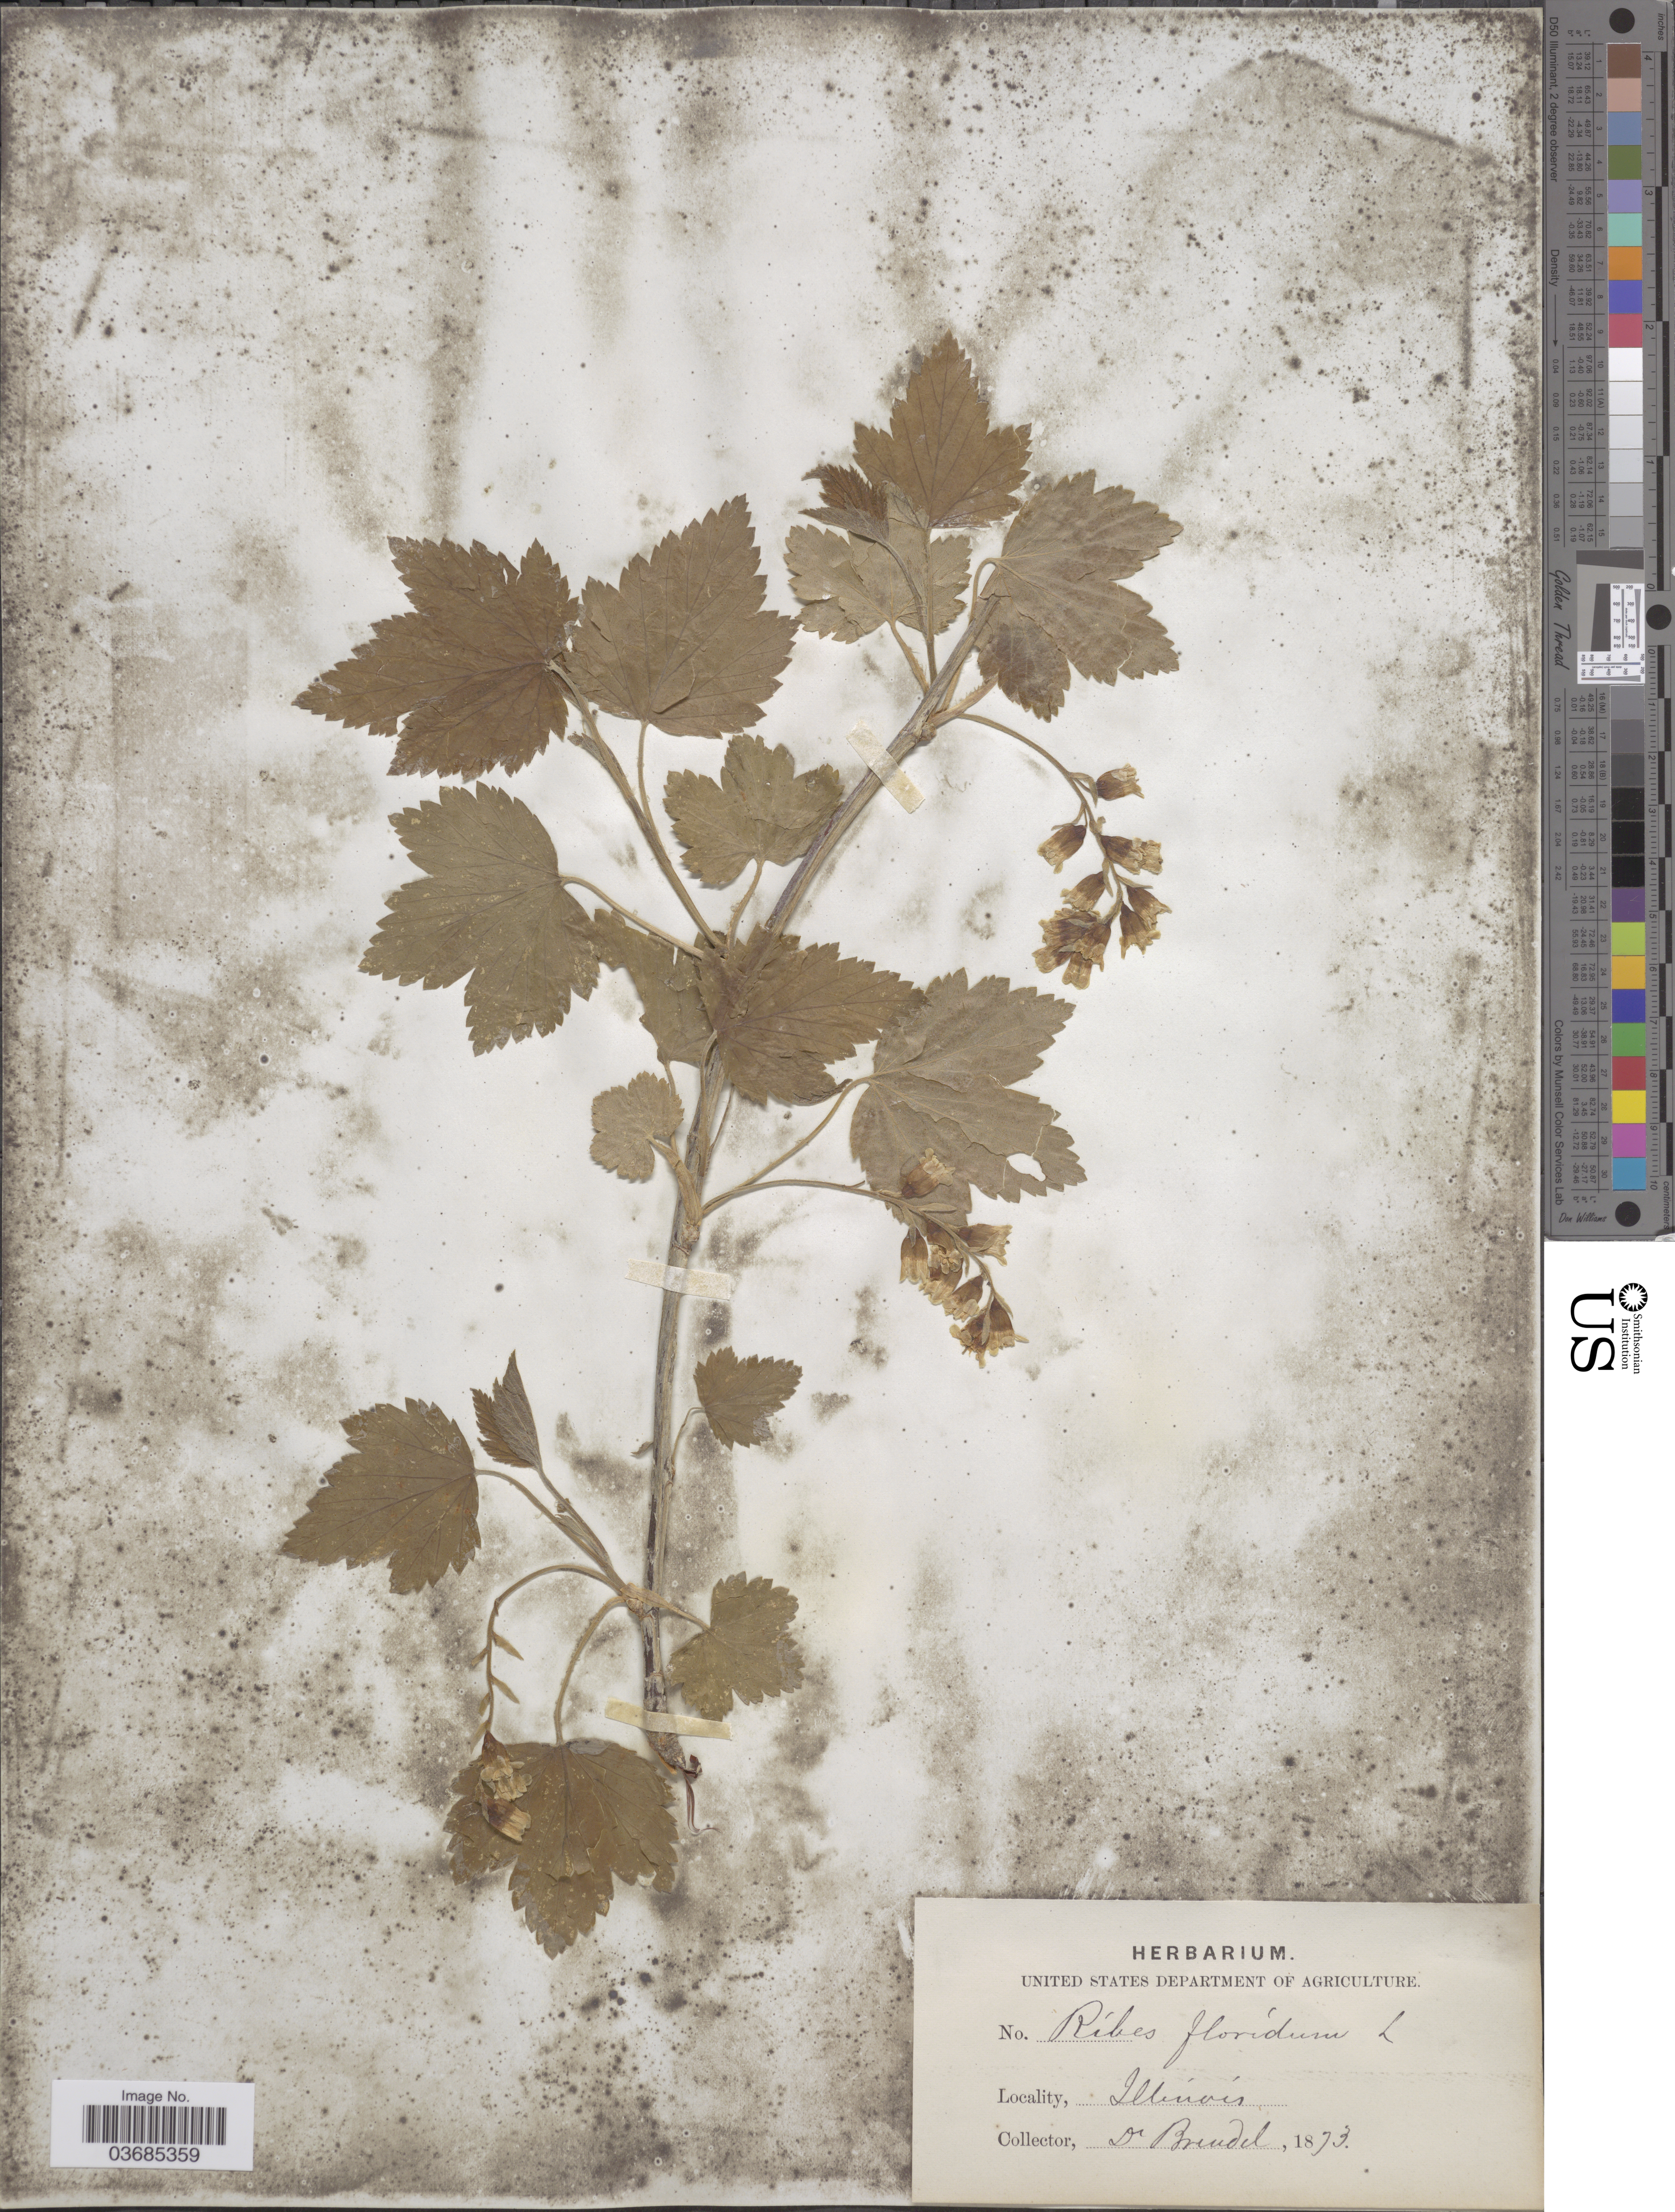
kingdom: Plantae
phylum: Tracheophyta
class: Magnoliopsida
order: Saxifragales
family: Grossulariaceae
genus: Ribes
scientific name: Ribes americanum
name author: Mill.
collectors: -. Brendel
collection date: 1873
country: United States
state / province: Illinois